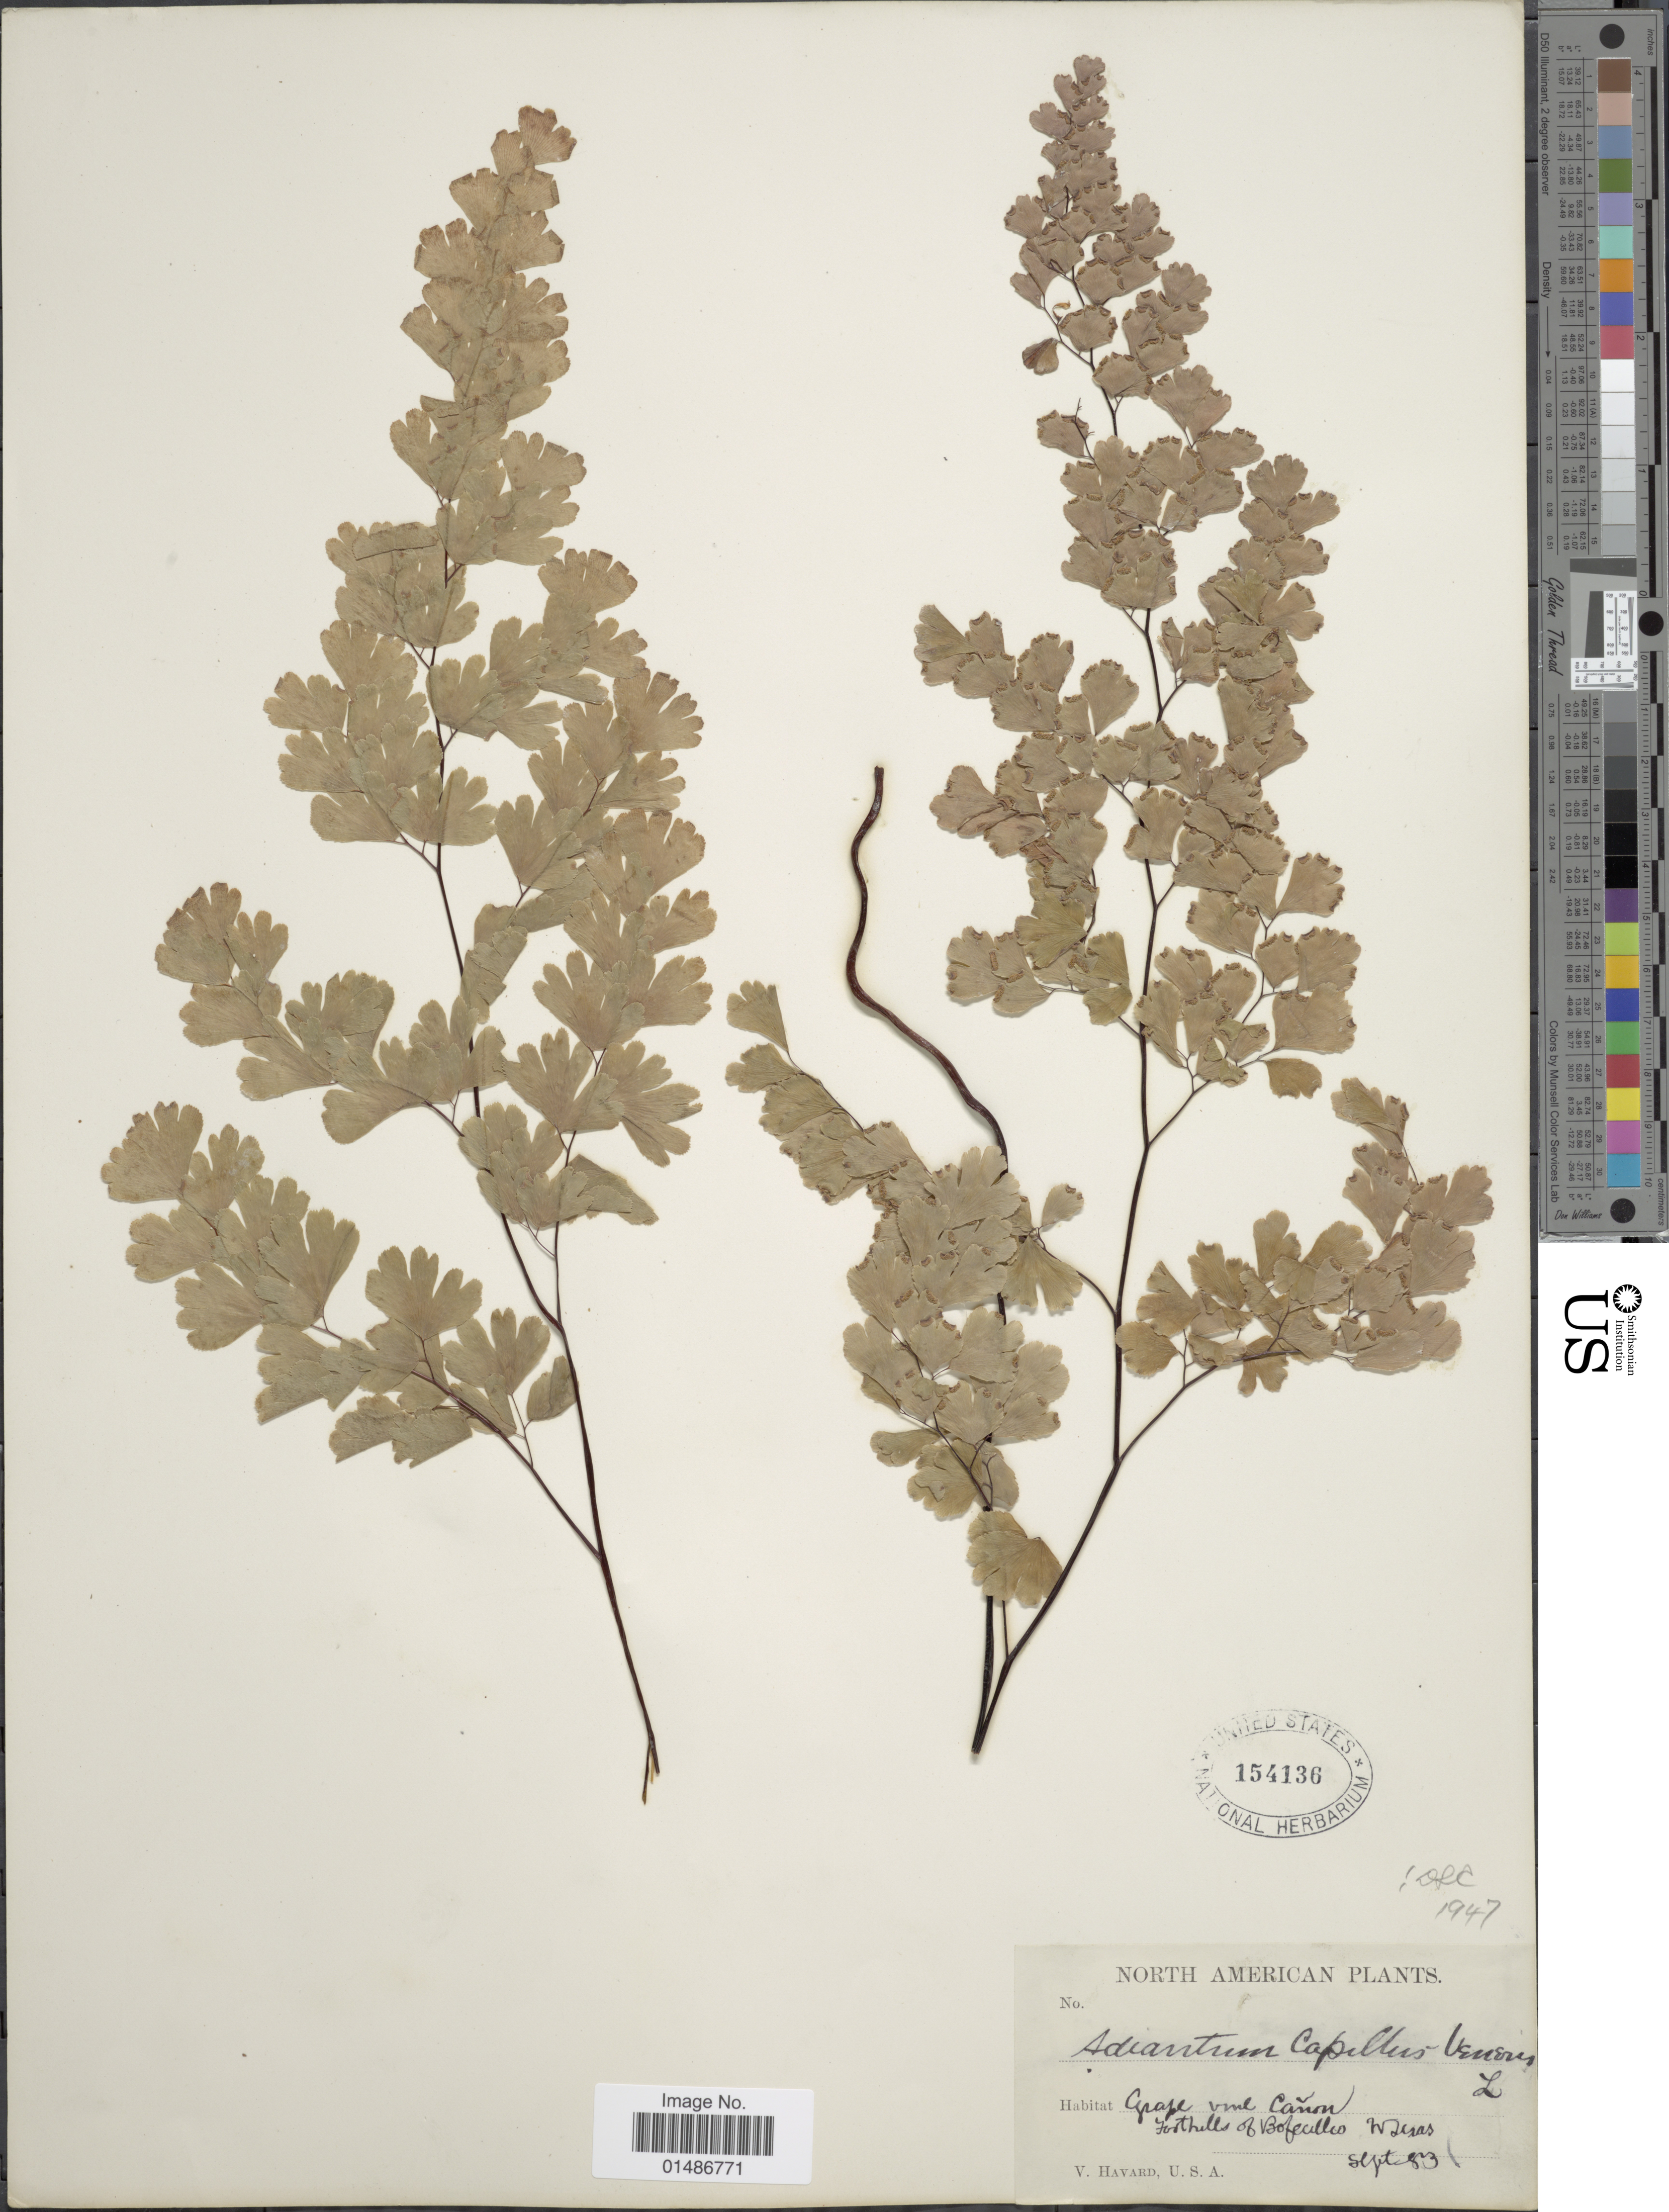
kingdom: Plantae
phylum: Tracheophyta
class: Polypodiopsida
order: Polypodiales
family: Pteridaceae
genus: Adiantum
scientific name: Adiantum capillus-veneris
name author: L.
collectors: V. Havard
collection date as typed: Transcribed d/m/y: /9/83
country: United States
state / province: Texas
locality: North American Plants. Grape vine Cañon, Foothills of Bofecillo [Bofecillos], W. Texas.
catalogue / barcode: US 154136